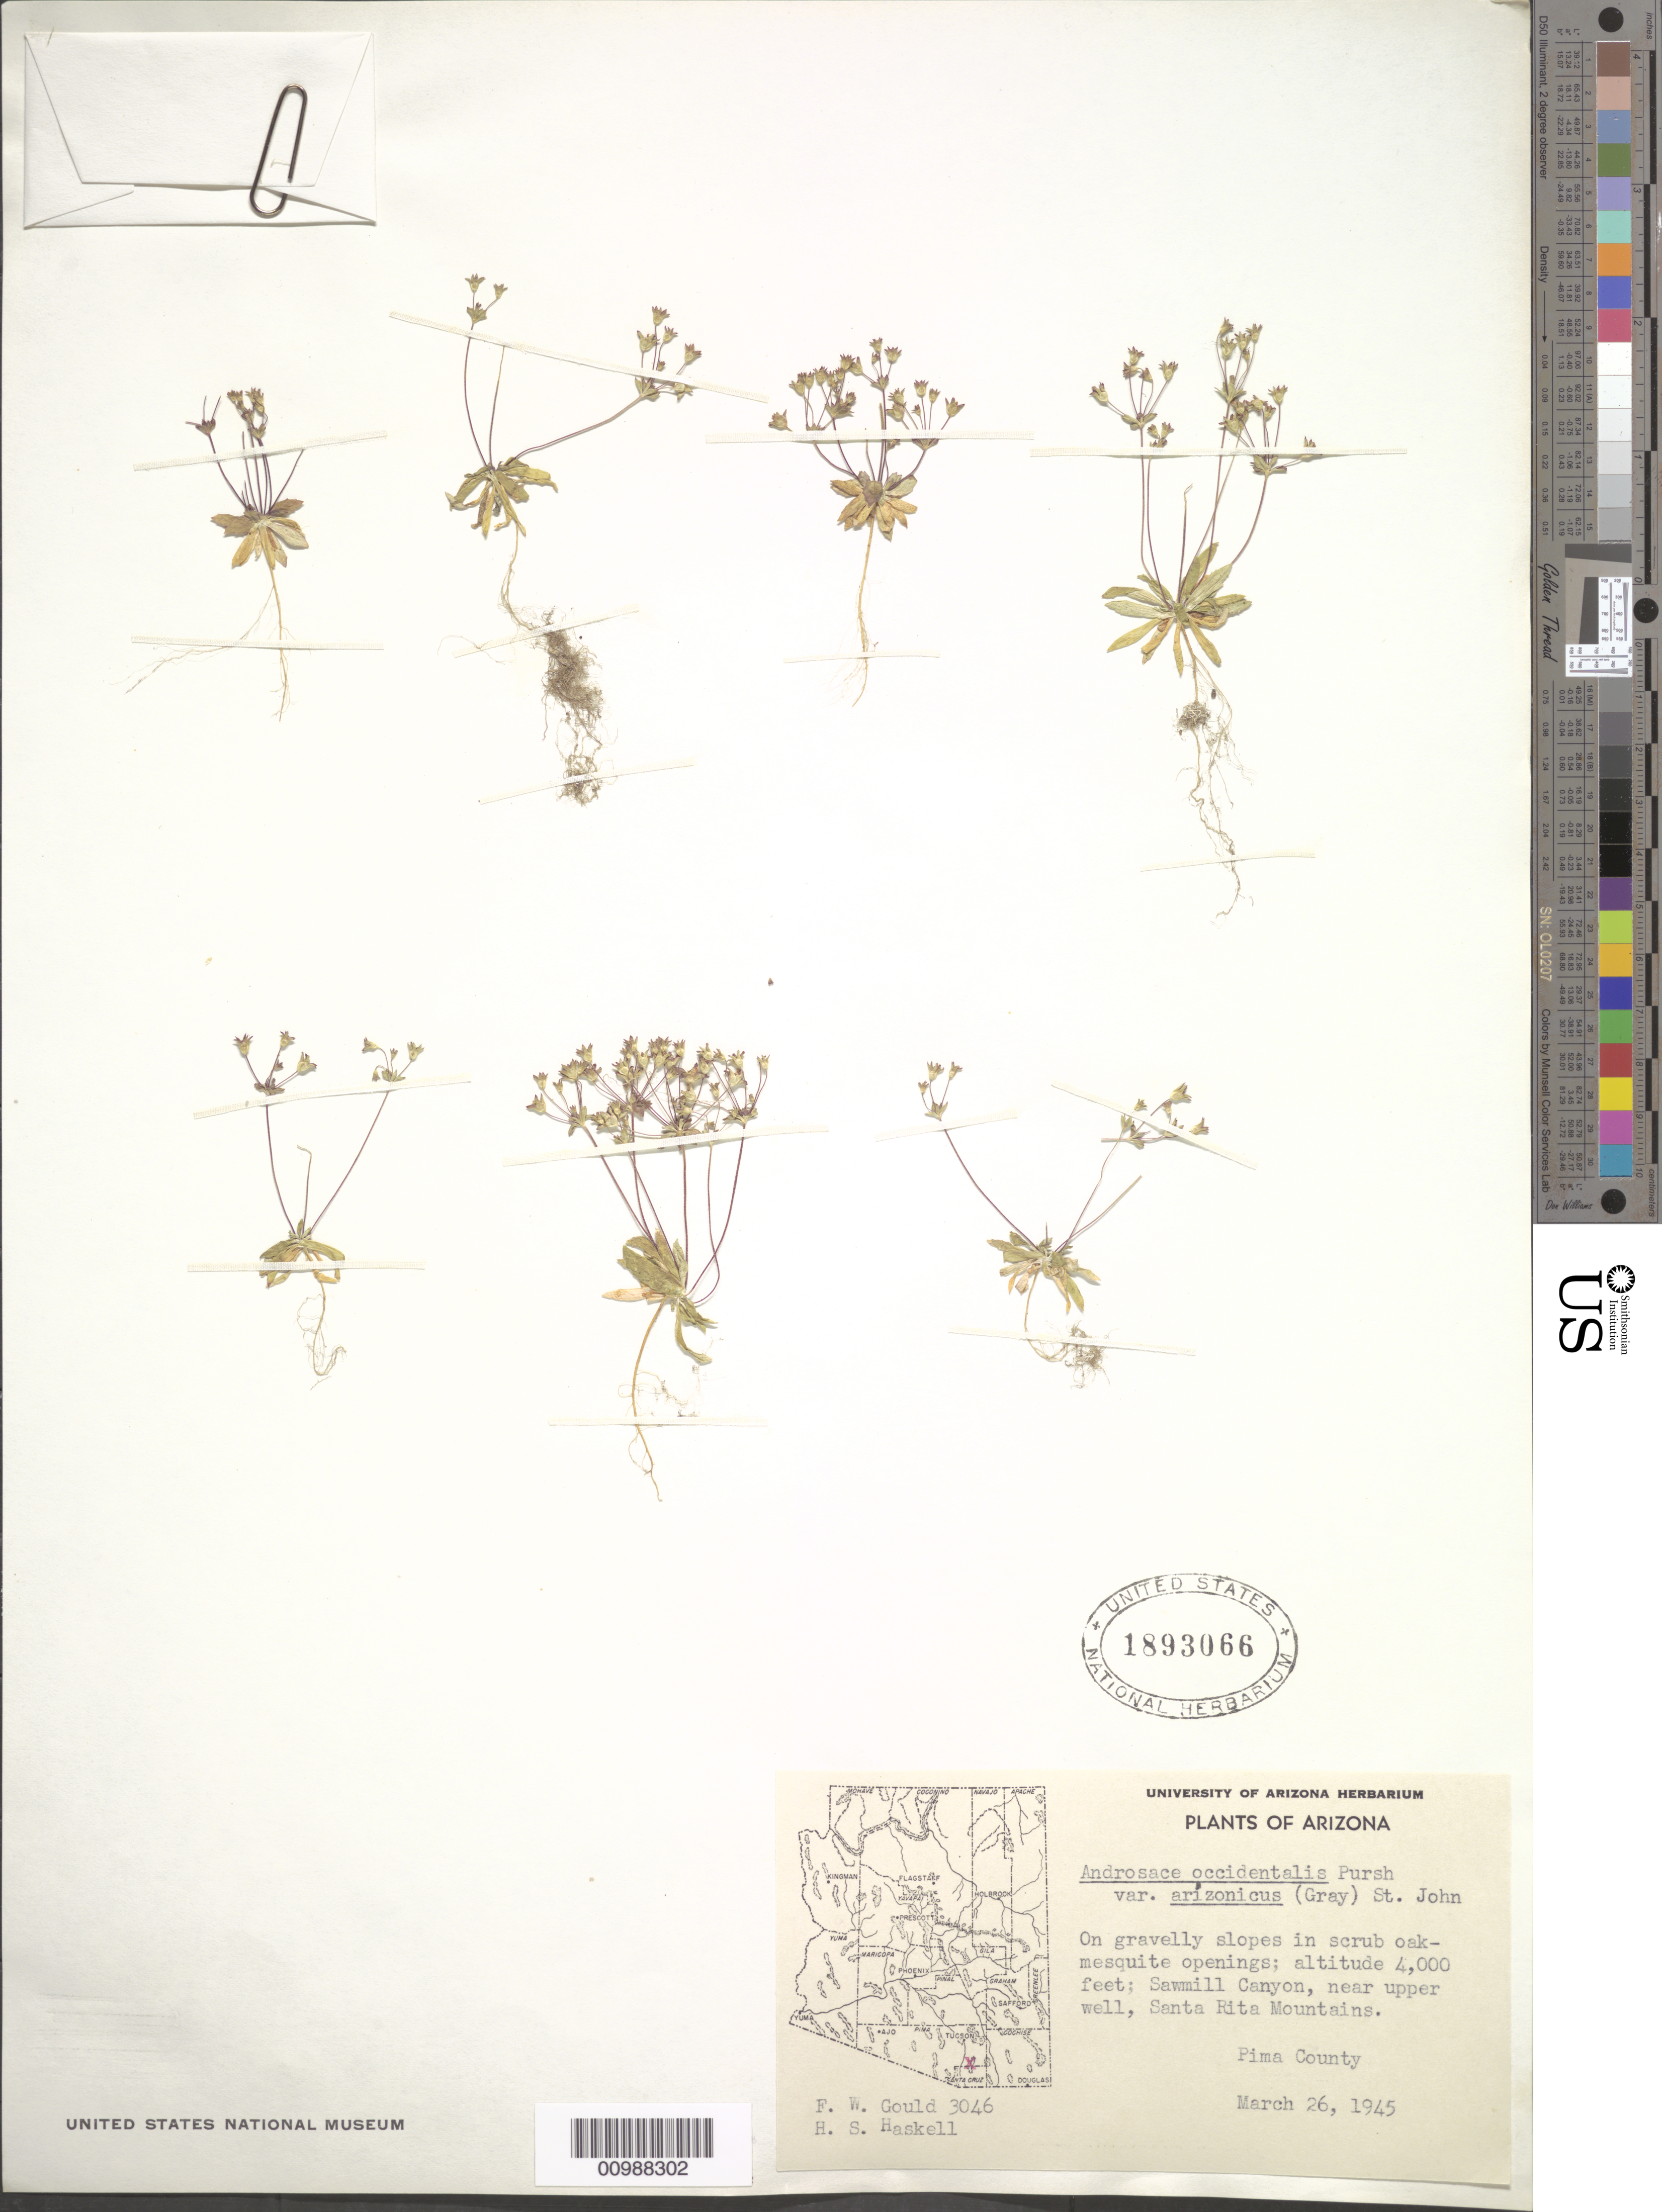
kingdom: Plantae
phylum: Tracheophyta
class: Magnoliopsida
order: Ericales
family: Primulaceae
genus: Androsace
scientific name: Androsace arizonica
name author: (A. Gray) A. Gray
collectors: F. W. Gould & H. Haskell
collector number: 3046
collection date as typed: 26 Mar 1945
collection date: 1945-03-26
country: United States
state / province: Arizona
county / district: Pima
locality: On gravelly slopes in scrub oak-mesquite openings; Sawmill Canyon, near upper well, Santa Rita Mountains.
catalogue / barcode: US 1893066